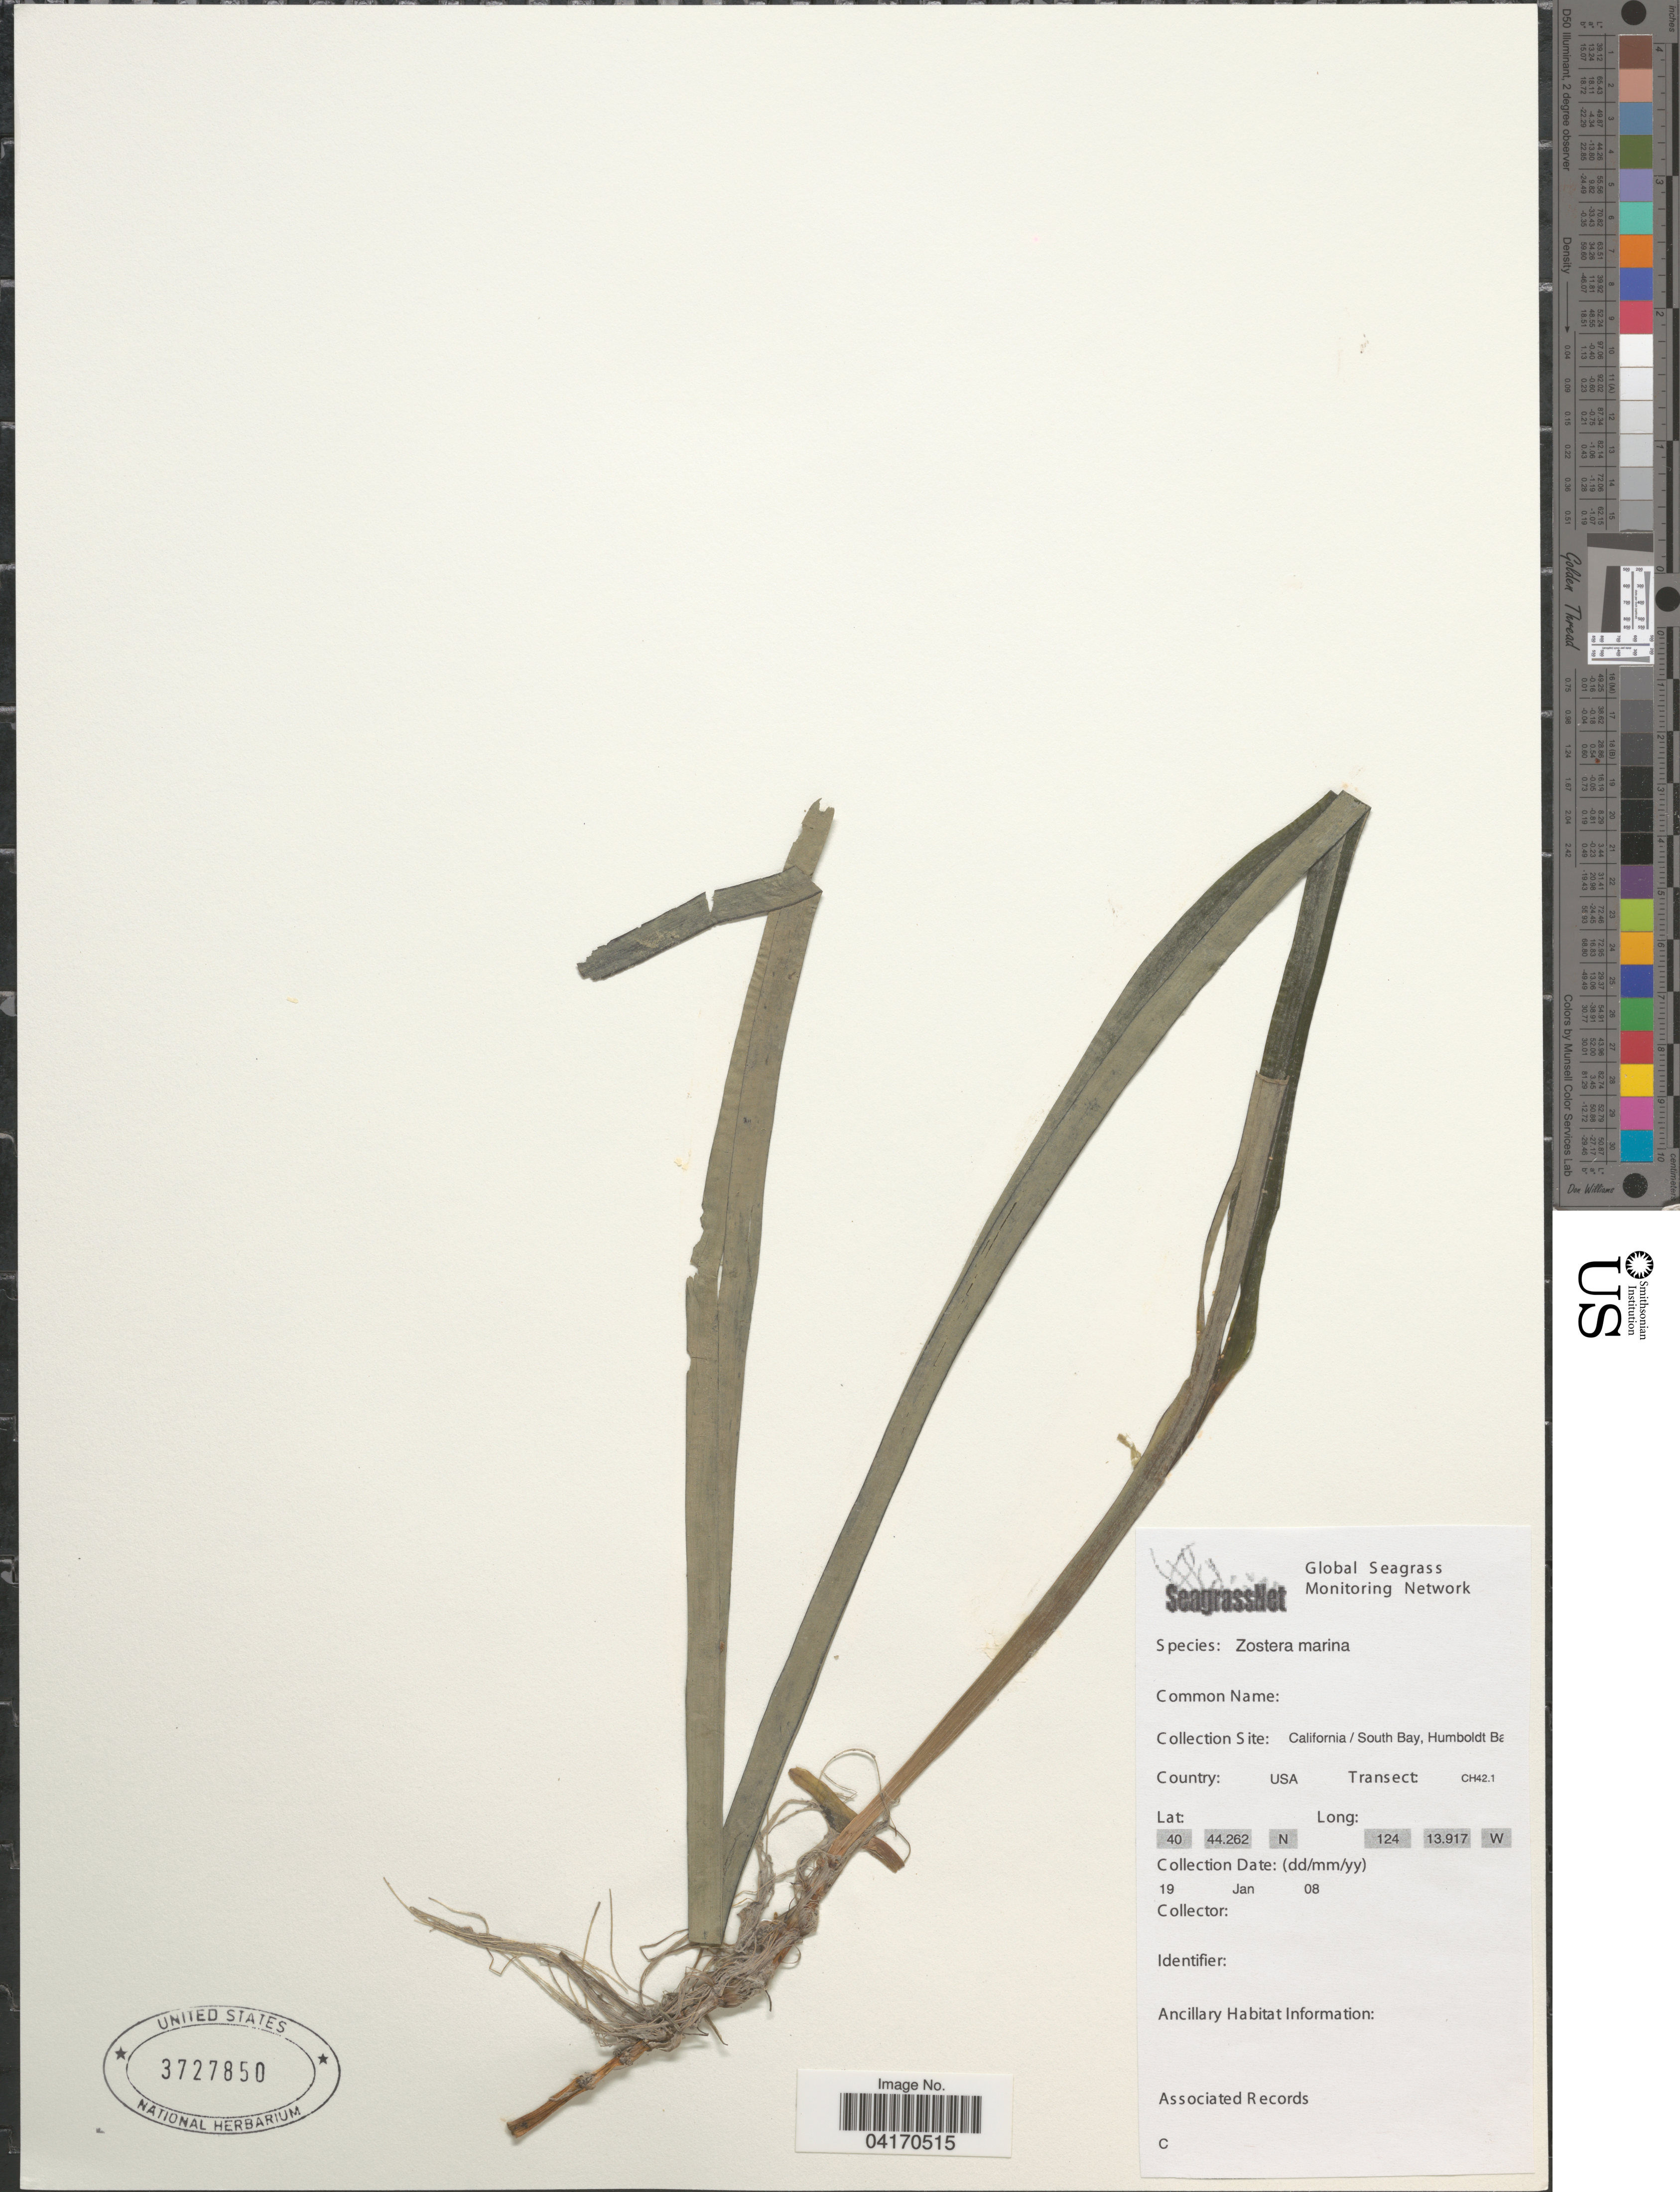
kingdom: Plantae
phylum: Tracheophyta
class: Liliopsida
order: Alismatales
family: Zosteraceae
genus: Zostera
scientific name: Zostera marina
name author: L.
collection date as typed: Transcribed d/m/y: 13/1/8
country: United States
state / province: California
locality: Collection Site: California / South Bay, Humboldt Ba. Transect: CH42.1.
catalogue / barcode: US 3727850